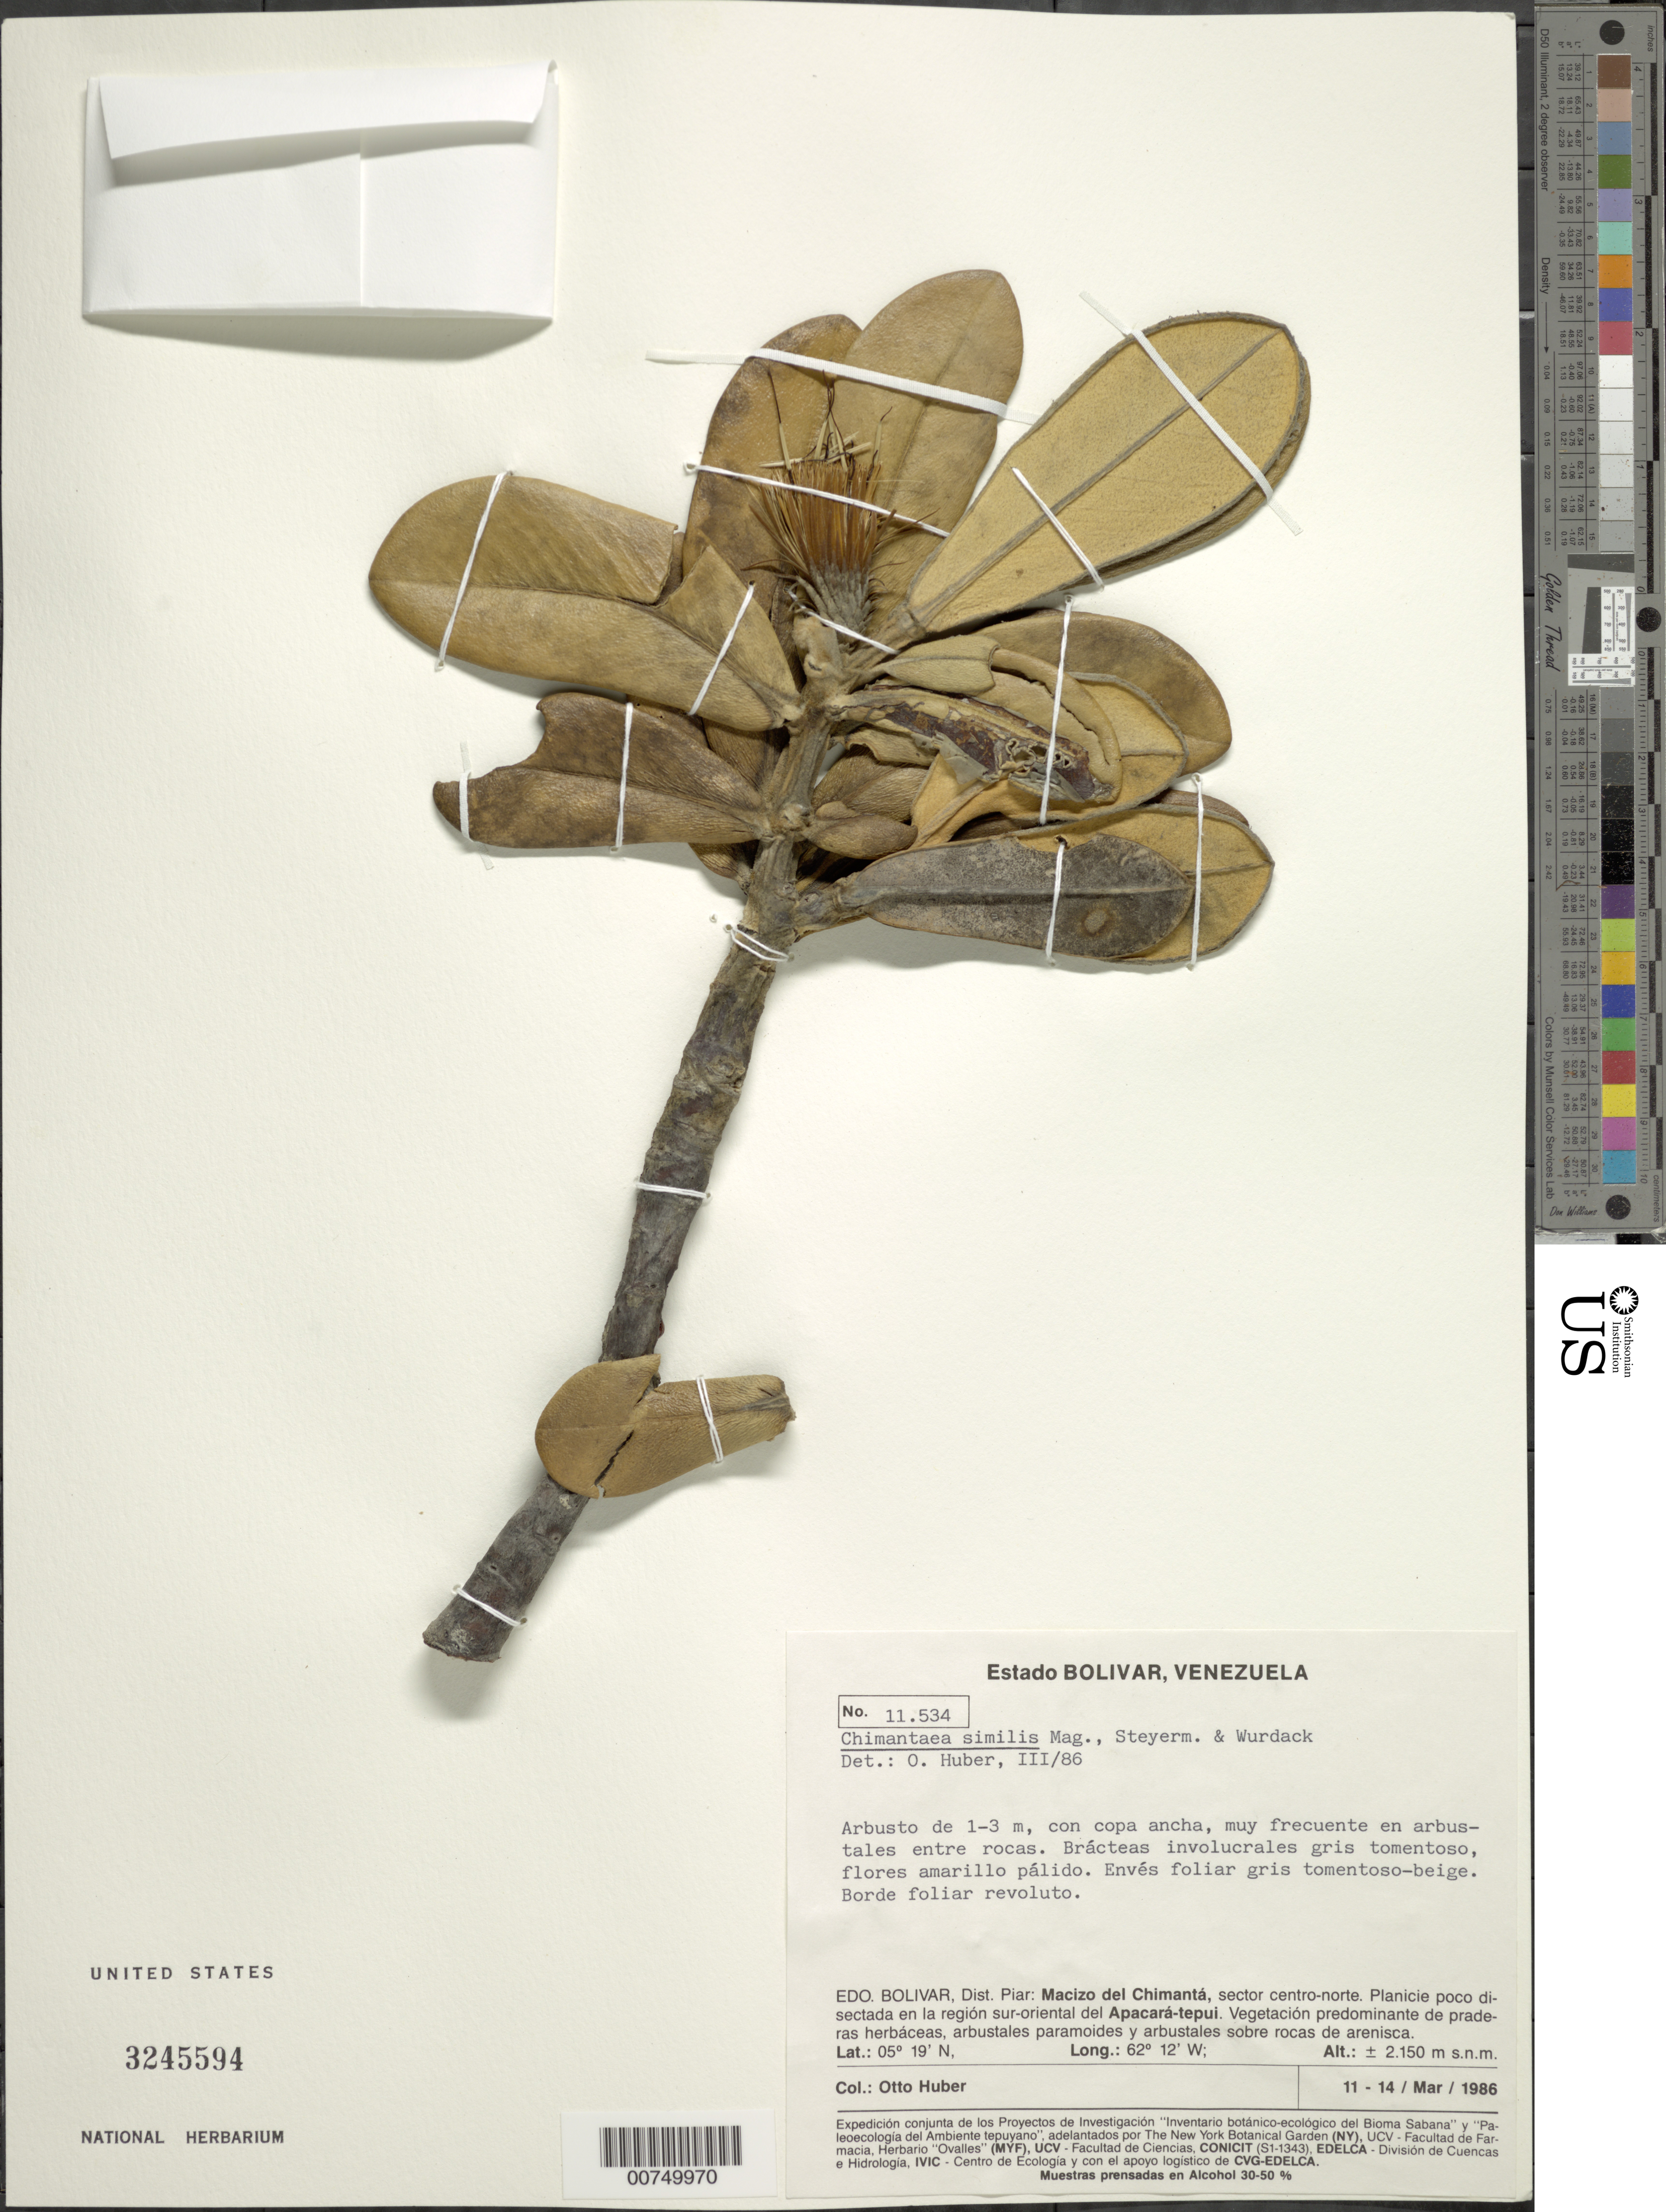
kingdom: Plantae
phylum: Tracheophyta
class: Magnoliopsida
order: Asterales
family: Asteraceae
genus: Chimantaea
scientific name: Chimantaea similis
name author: Maguire et al.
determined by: Huber, Otto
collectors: O. Huber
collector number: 11534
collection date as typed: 11-Mar-86 to 14-Mar-86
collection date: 1986-03-11/1986-03-14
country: Venezuela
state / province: Bolívar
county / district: Piar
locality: Macizo del Chimantá, sector centro-norte, sur-oriental del Apacará-tepuí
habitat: En arbustales entre rocas. Planicie poco disectada de veg predom de praderas herbaceas, arbustales paramoides y arbustales sobre roca de arenisca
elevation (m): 2150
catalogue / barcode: US 3245594